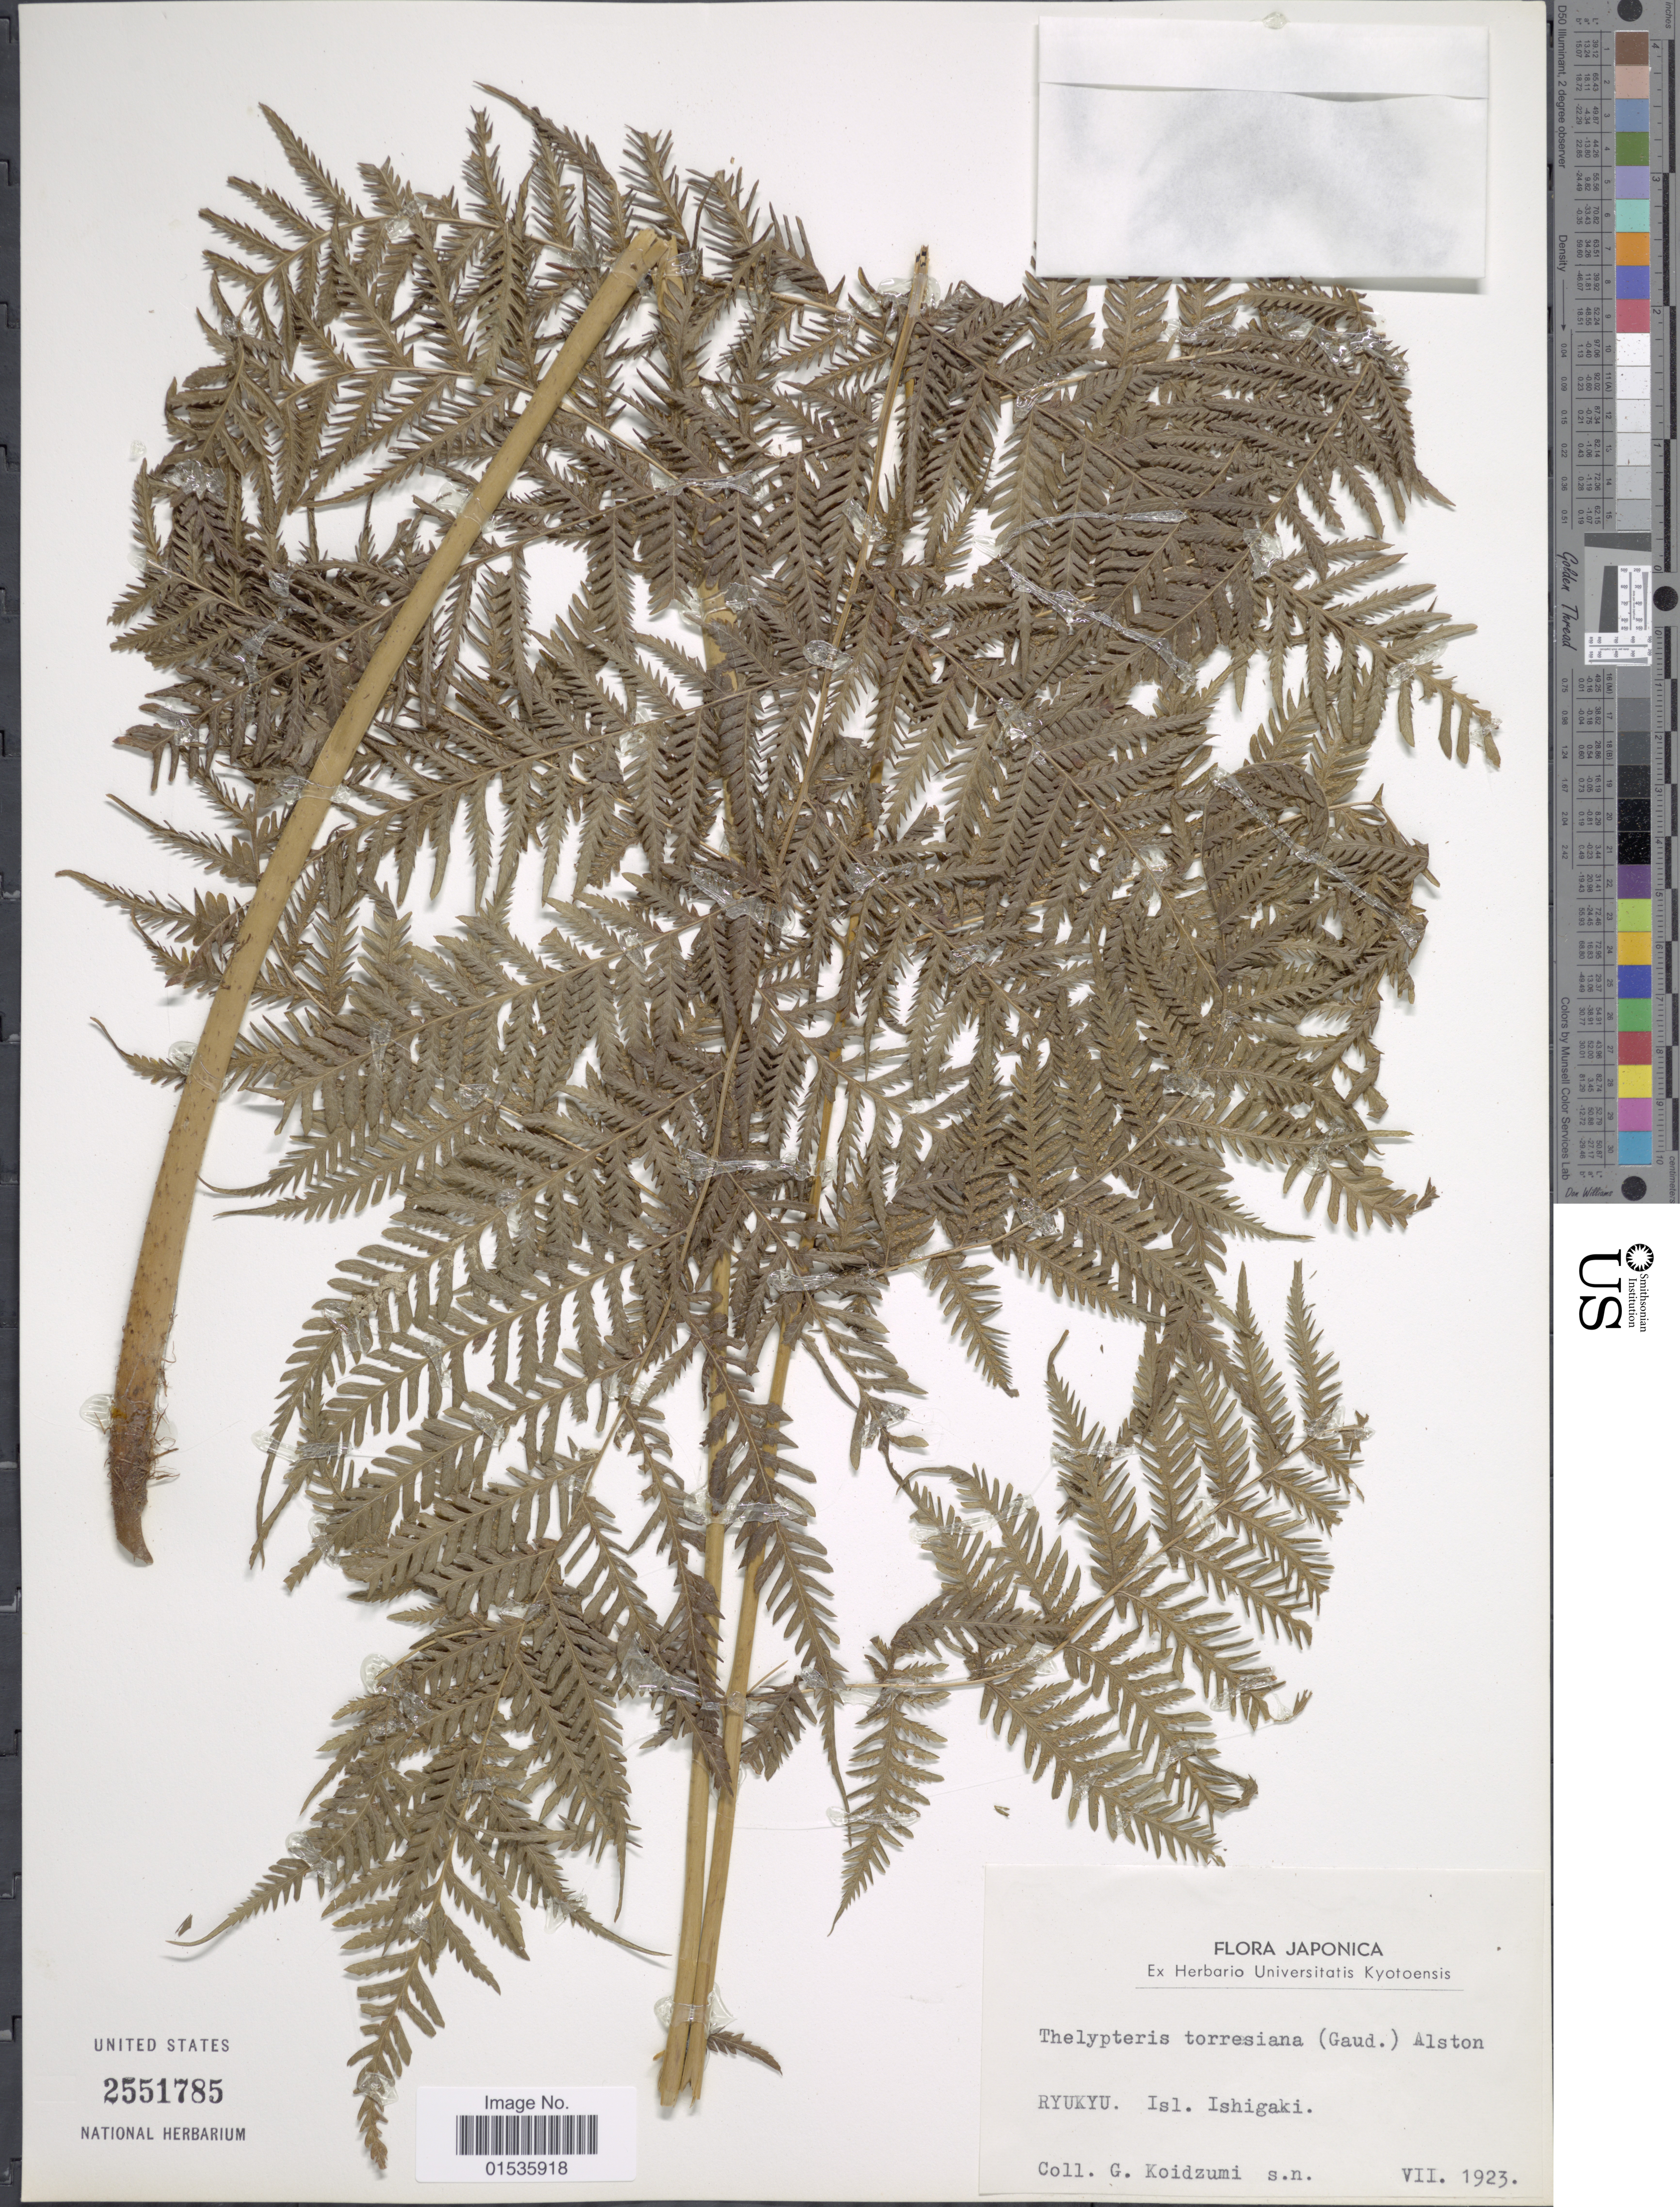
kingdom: Plantae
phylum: Tracheophyta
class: Polypodiopsida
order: Polypodiales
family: Thelypteridaceae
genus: Macrothelypteris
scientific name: Macrothelypteris torresiana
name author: (Gaudich.) Ching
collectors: G. Koidzumi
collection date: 1923-07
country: Japan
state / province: Okinawa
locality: Japonica. Ryukyu. Isl. Ishigaki.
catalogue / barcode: US 2551785